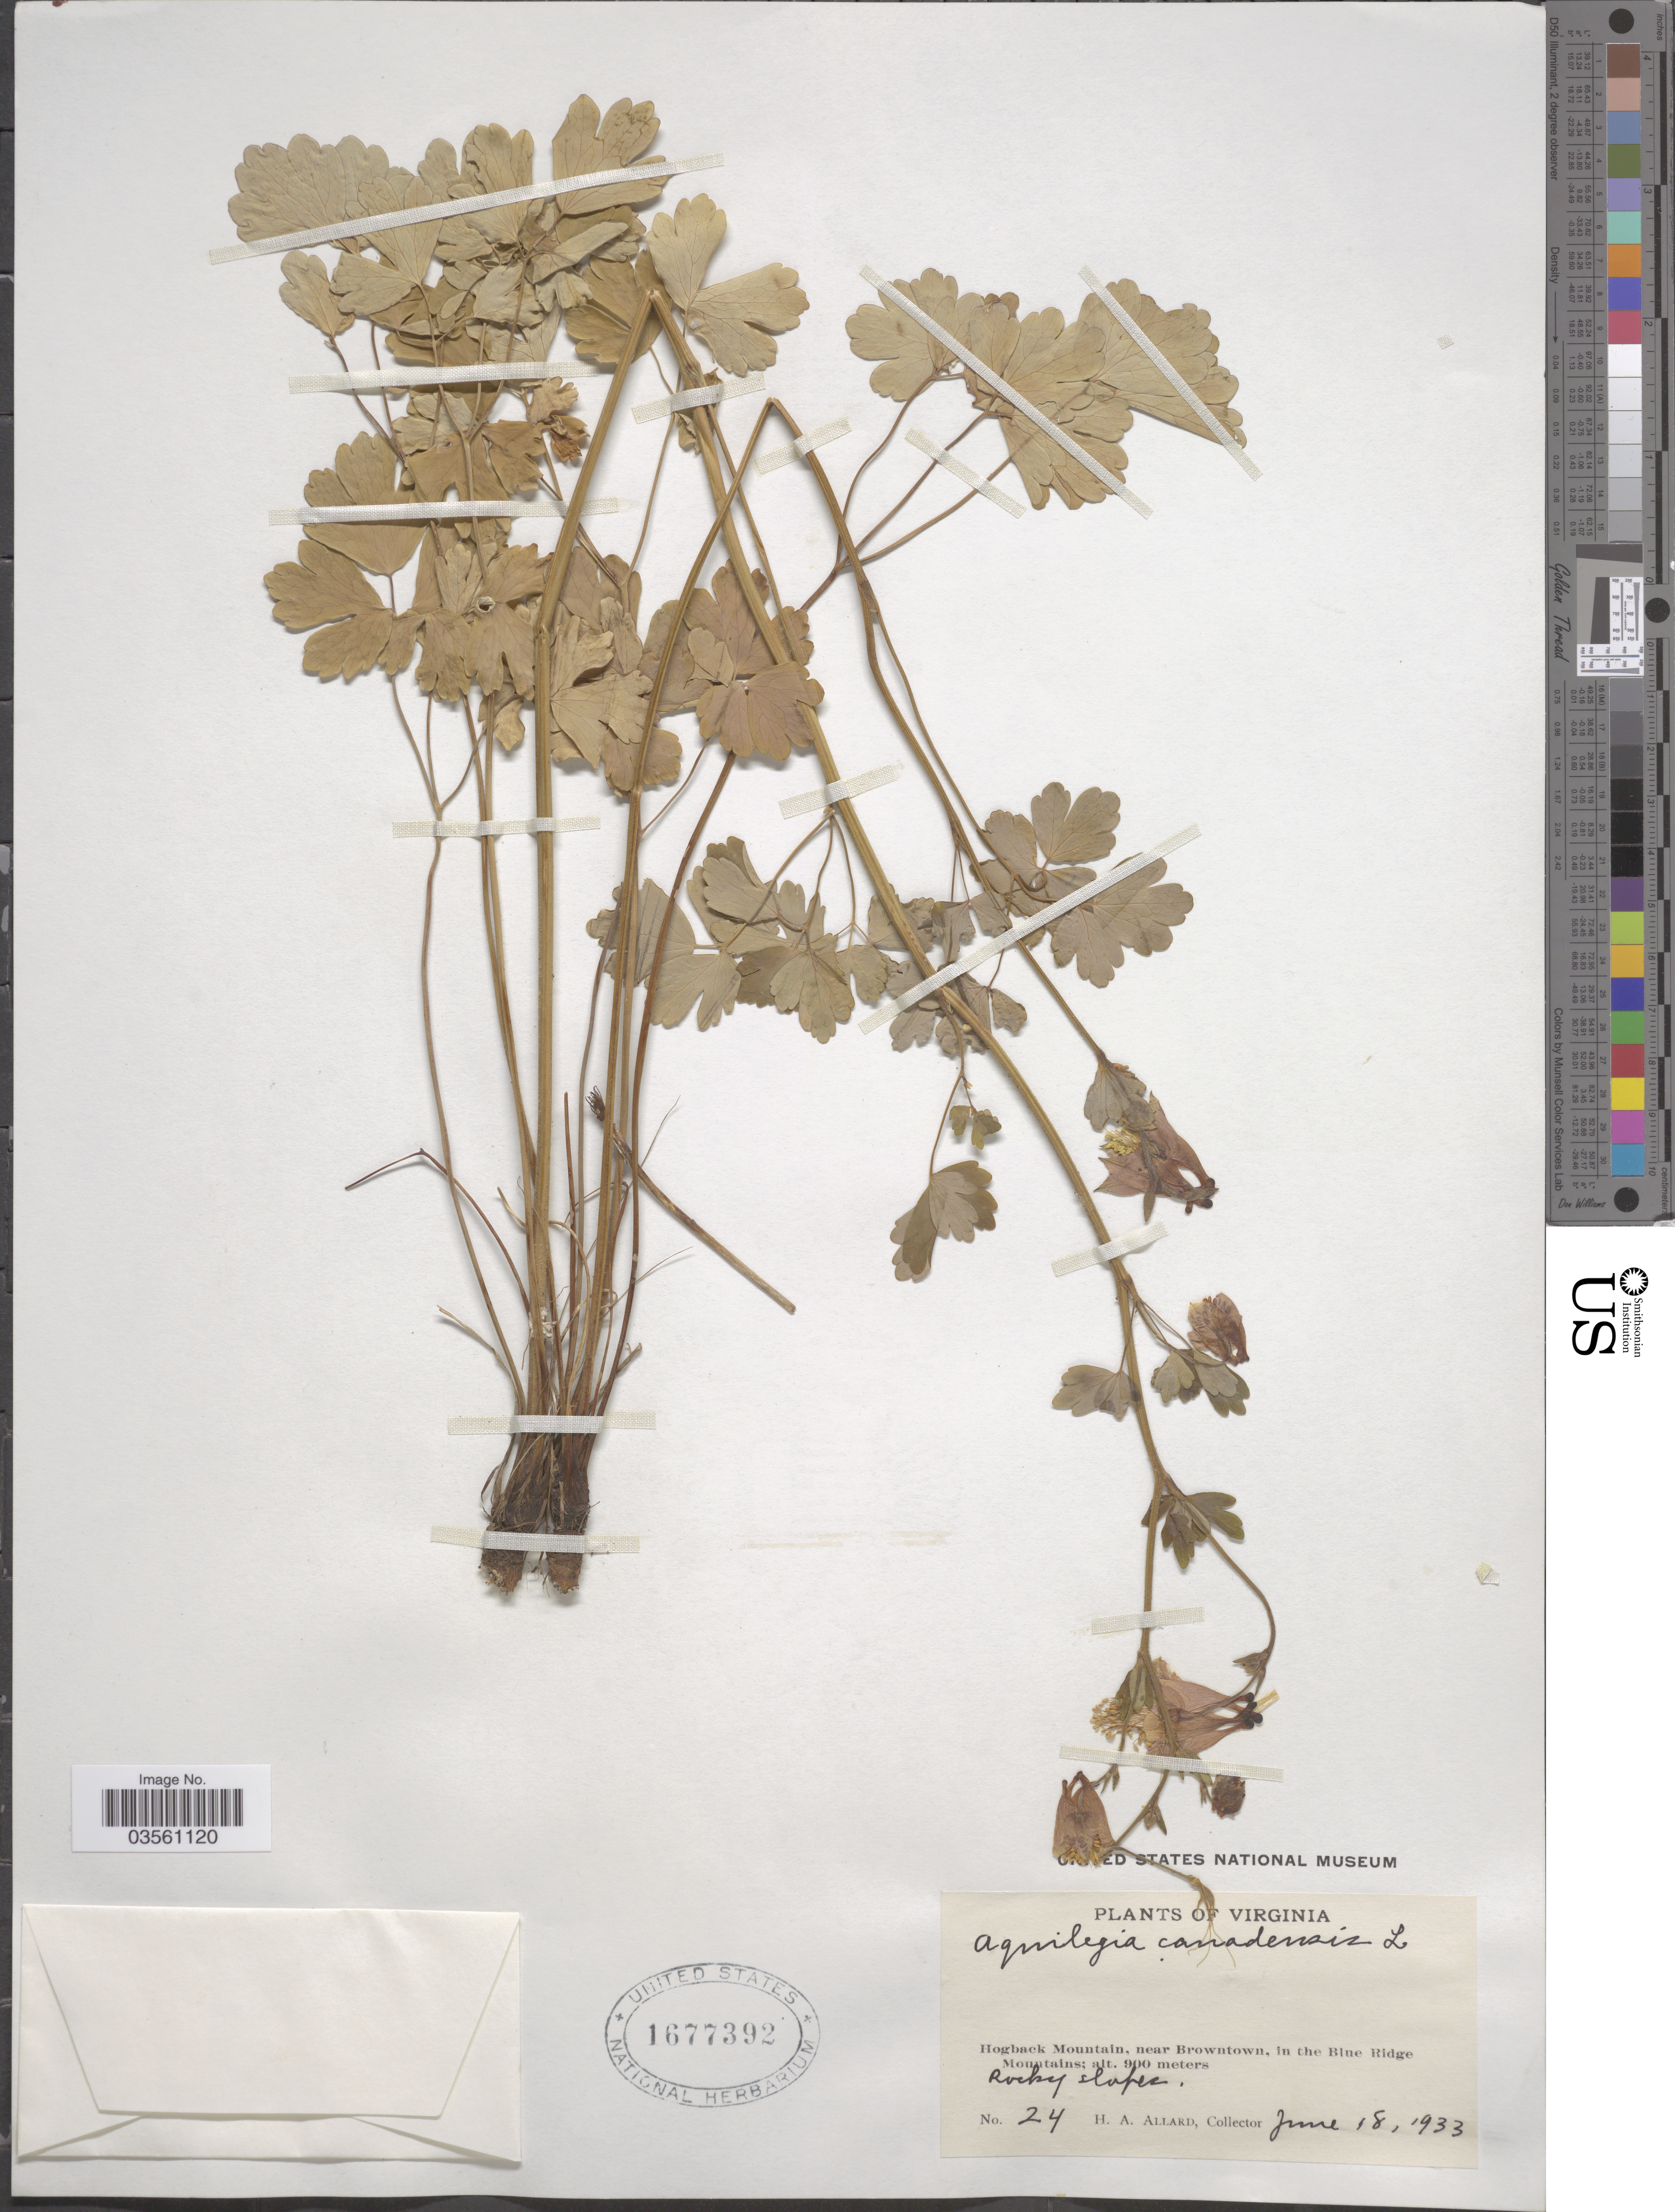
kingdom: Plantae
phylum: Tracheophyta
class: Magnoliopsida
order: Ranunculales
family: Ranunculaceae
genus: Aquilegia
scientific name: Aquilegia canadensis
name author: L.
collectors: H. A. Allard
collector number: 24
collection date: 1933-06-18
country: United States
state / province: Virginia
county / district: Warren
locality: Hogback Mountain, near Browntown, in the Blue Ridge Mountains.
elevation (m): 900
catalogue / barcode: US 1677392